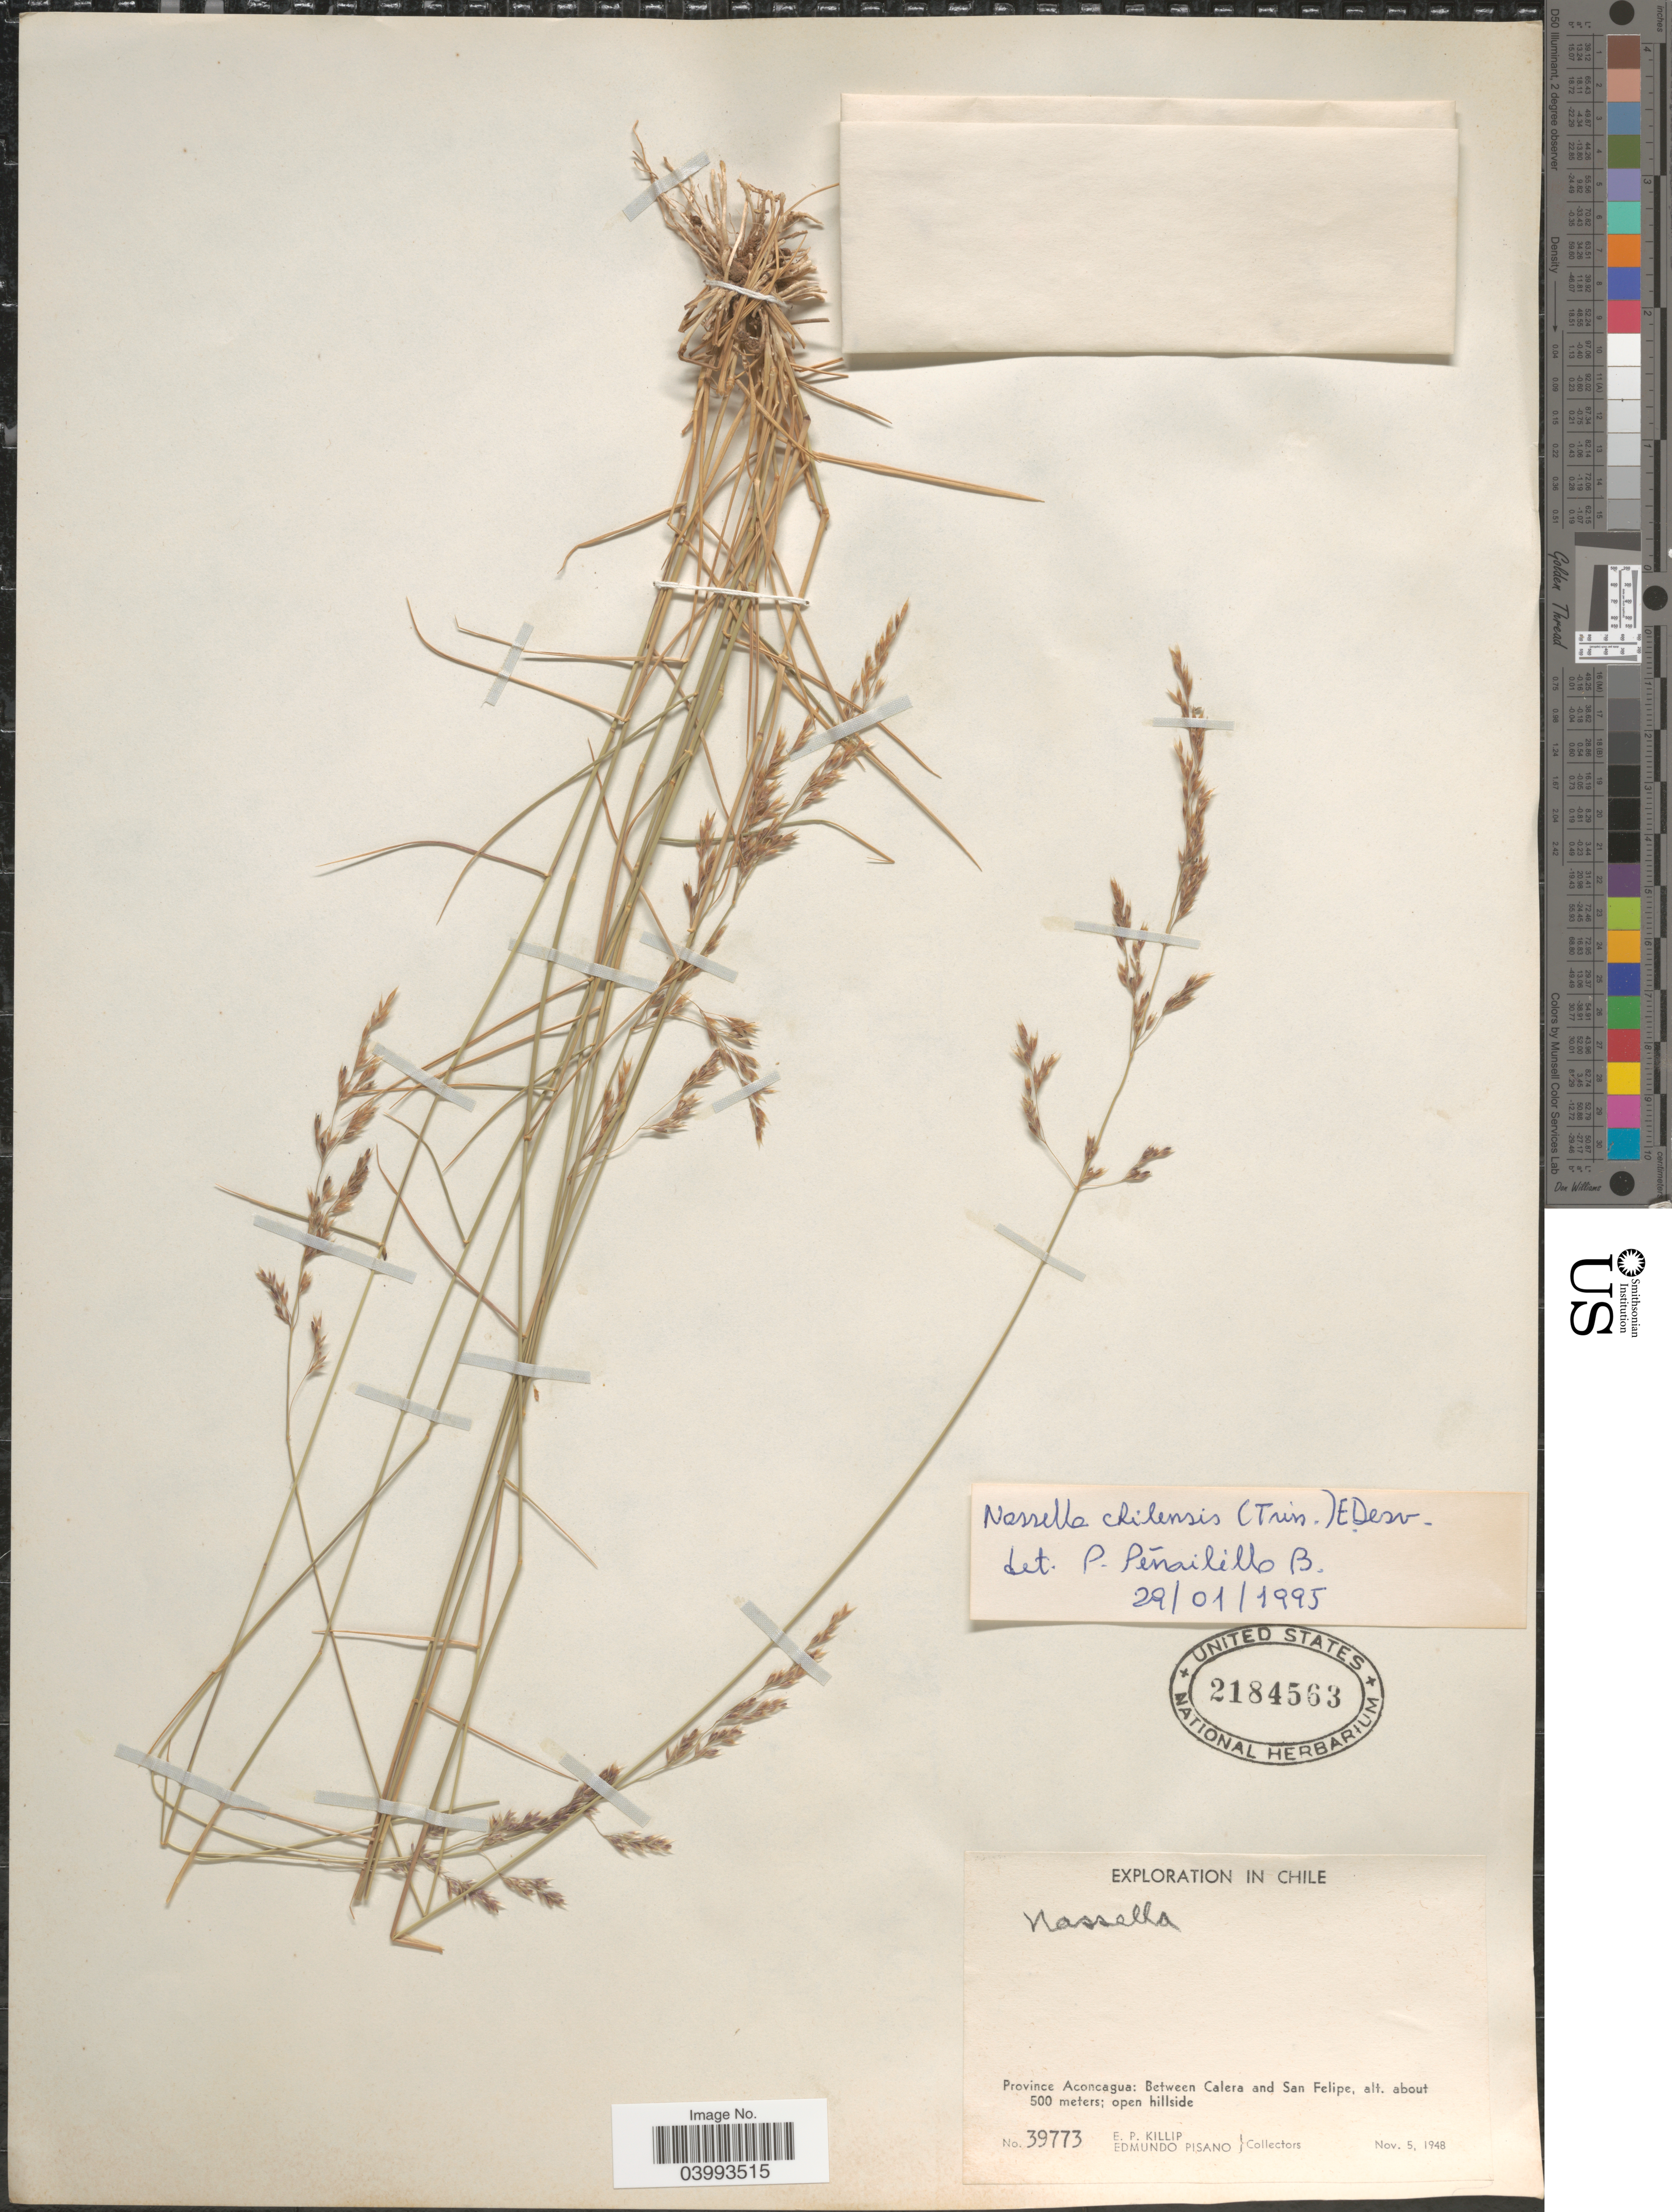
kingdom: Plantae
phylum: Tracheophyta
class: Liliopsida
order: Poales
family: Poaceae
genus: Nassella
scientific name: Nassella chilensis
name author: (Trin.) É. Desv.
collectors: E. P. Killip & E. Pisano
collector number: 39773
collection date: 1948-11-05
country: Chile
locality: Province Aconcagua: Between Calera and San Felipe.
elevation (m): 500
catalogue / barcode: US 2184563